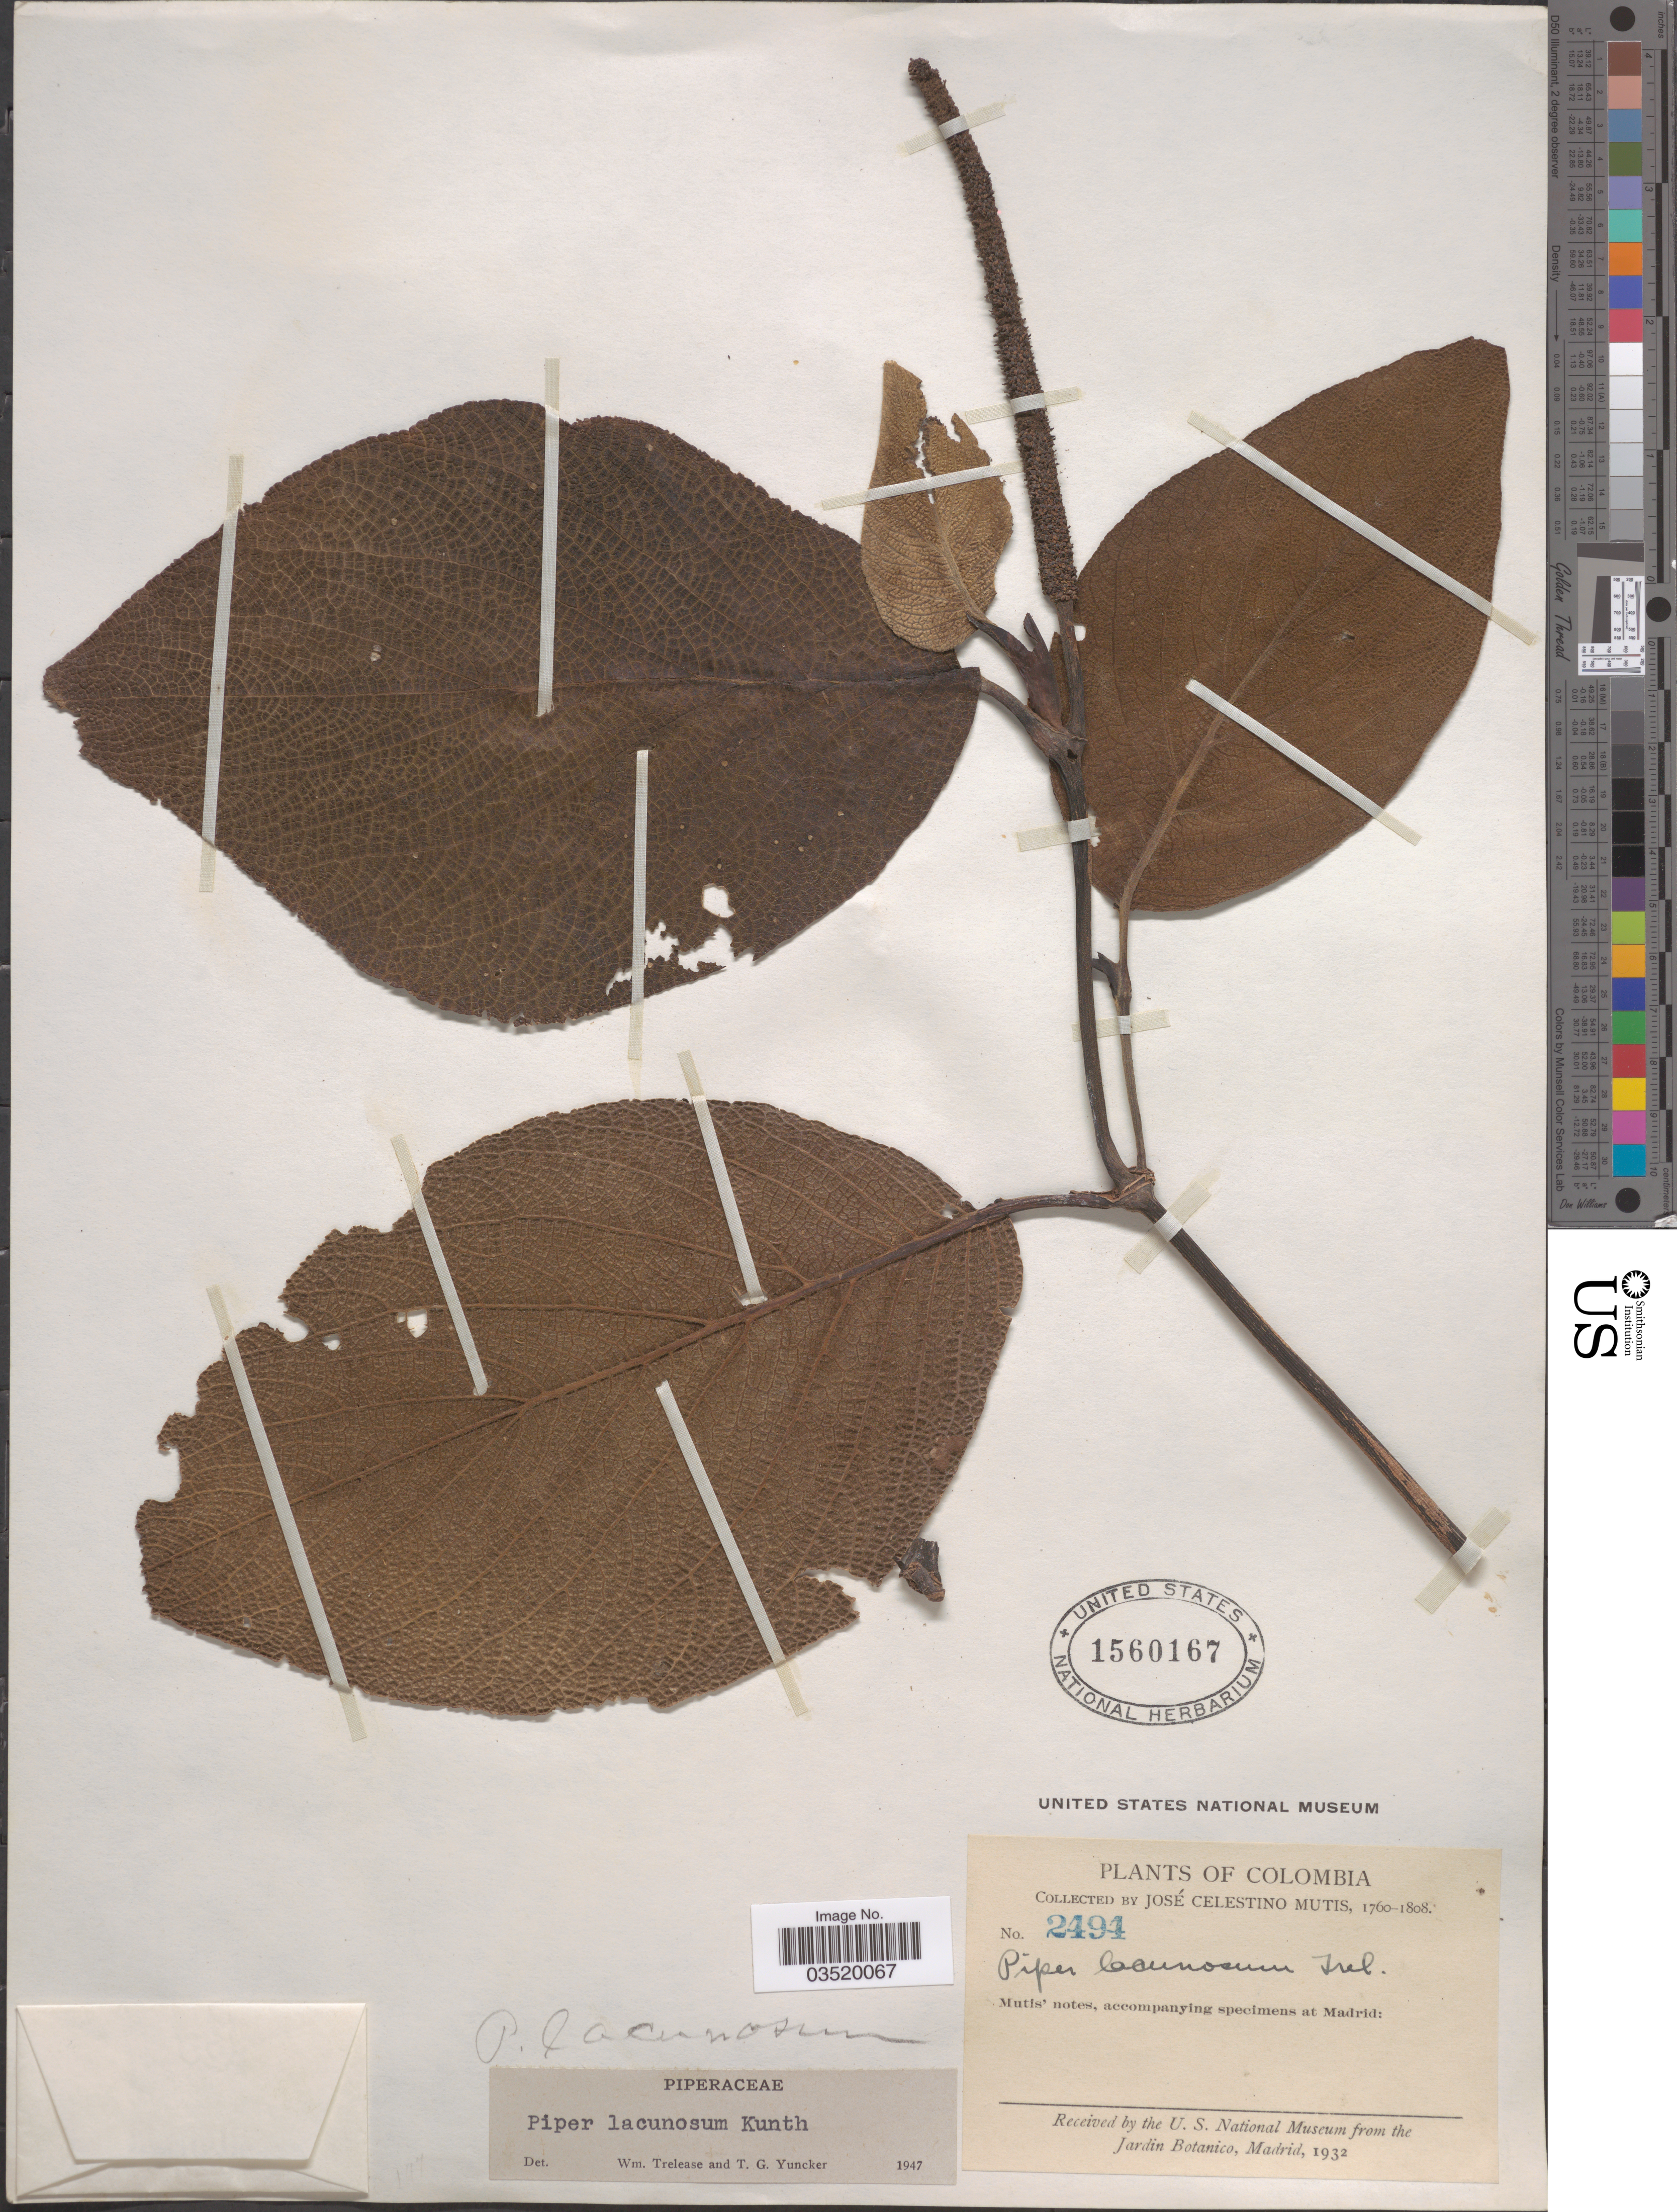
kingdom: Plantae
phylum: Tracheophyta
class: Magnoliopsida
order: Piperales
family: Piperaceae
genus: Piper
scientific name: Piper lacunosum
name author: Kunth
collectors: J. C. B. Mutis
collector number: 2494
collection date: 1760/1808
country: Colombia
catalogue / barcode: US 1560167